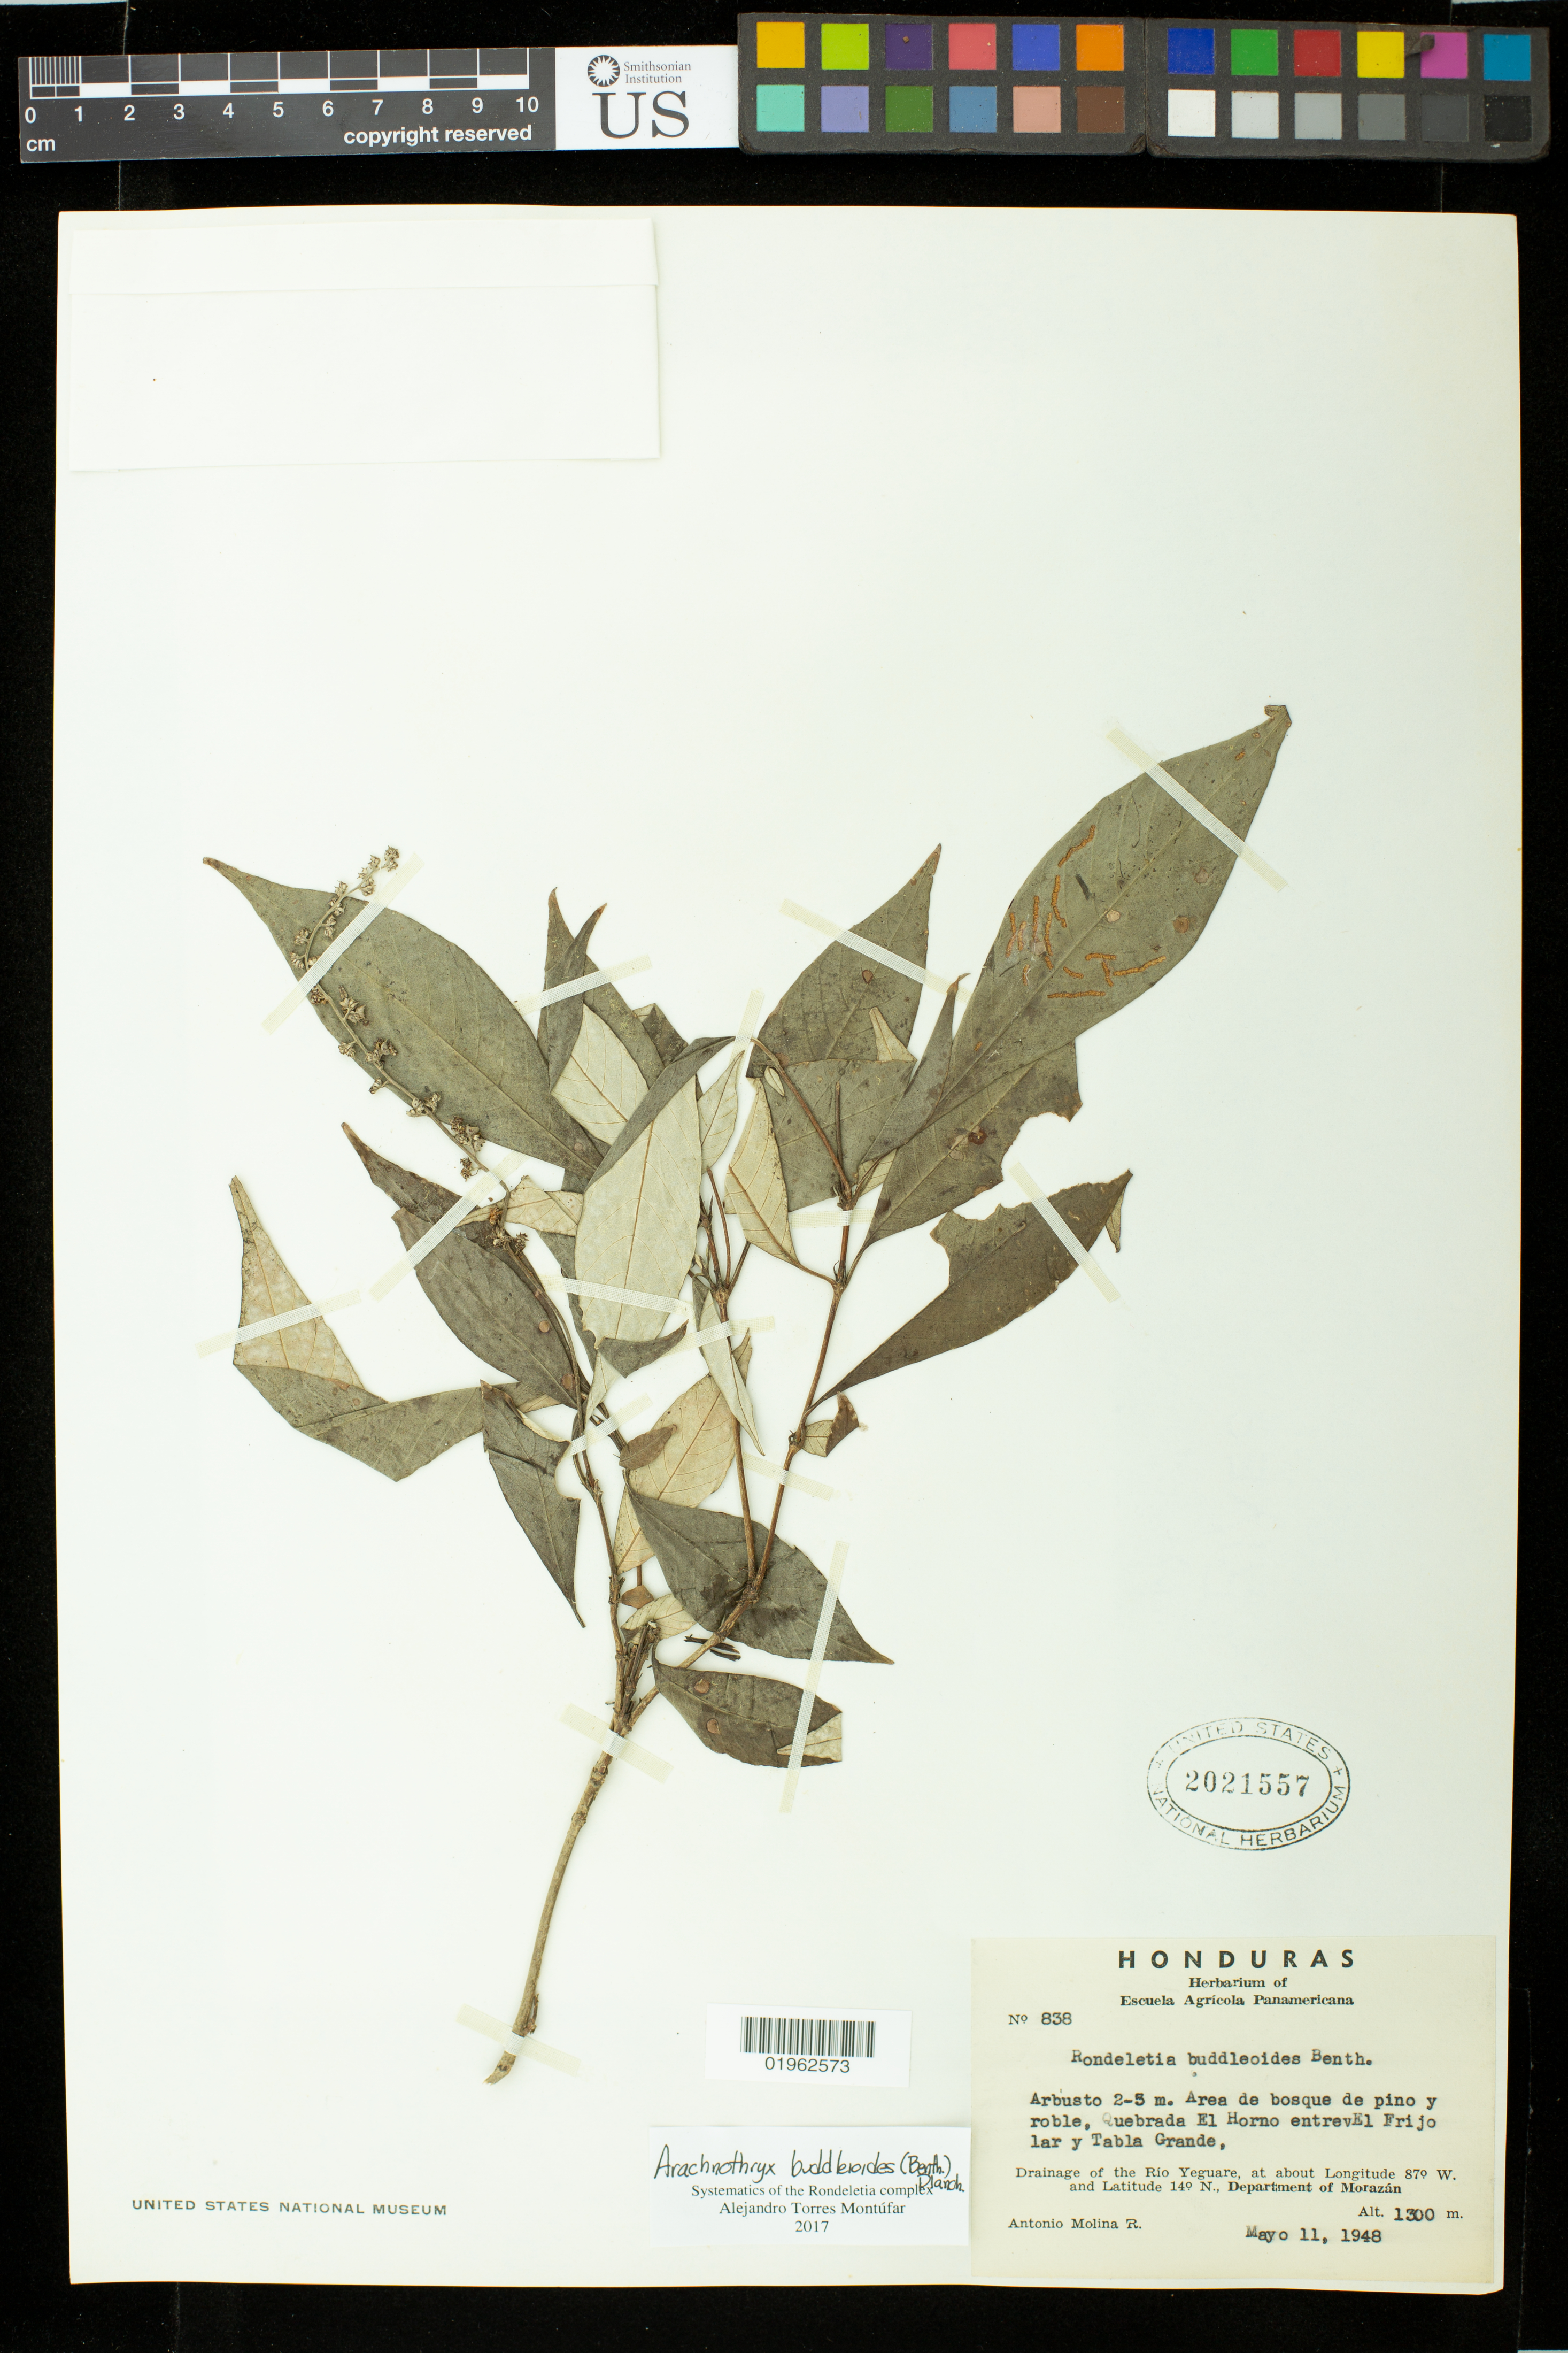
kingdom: Plantae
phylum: Tracheophyta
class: Magnoliopsida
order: Gentianales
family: Rubiaceae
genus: Arachnothryx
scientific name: Arachnothryx buddleioides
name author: (Benth.) Planch.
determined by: Torres Montufar, J. A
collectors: A. Molina R.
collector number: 838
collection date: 1948-05-11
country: Honduras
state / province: Fco. Morazán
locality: Quebrada El Horno entre El Frijolar y Tabla Grande, Drainage of the Rio Yeguare.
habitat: area de bosque de pino y roble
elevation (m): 1300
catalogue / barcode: US 2021557